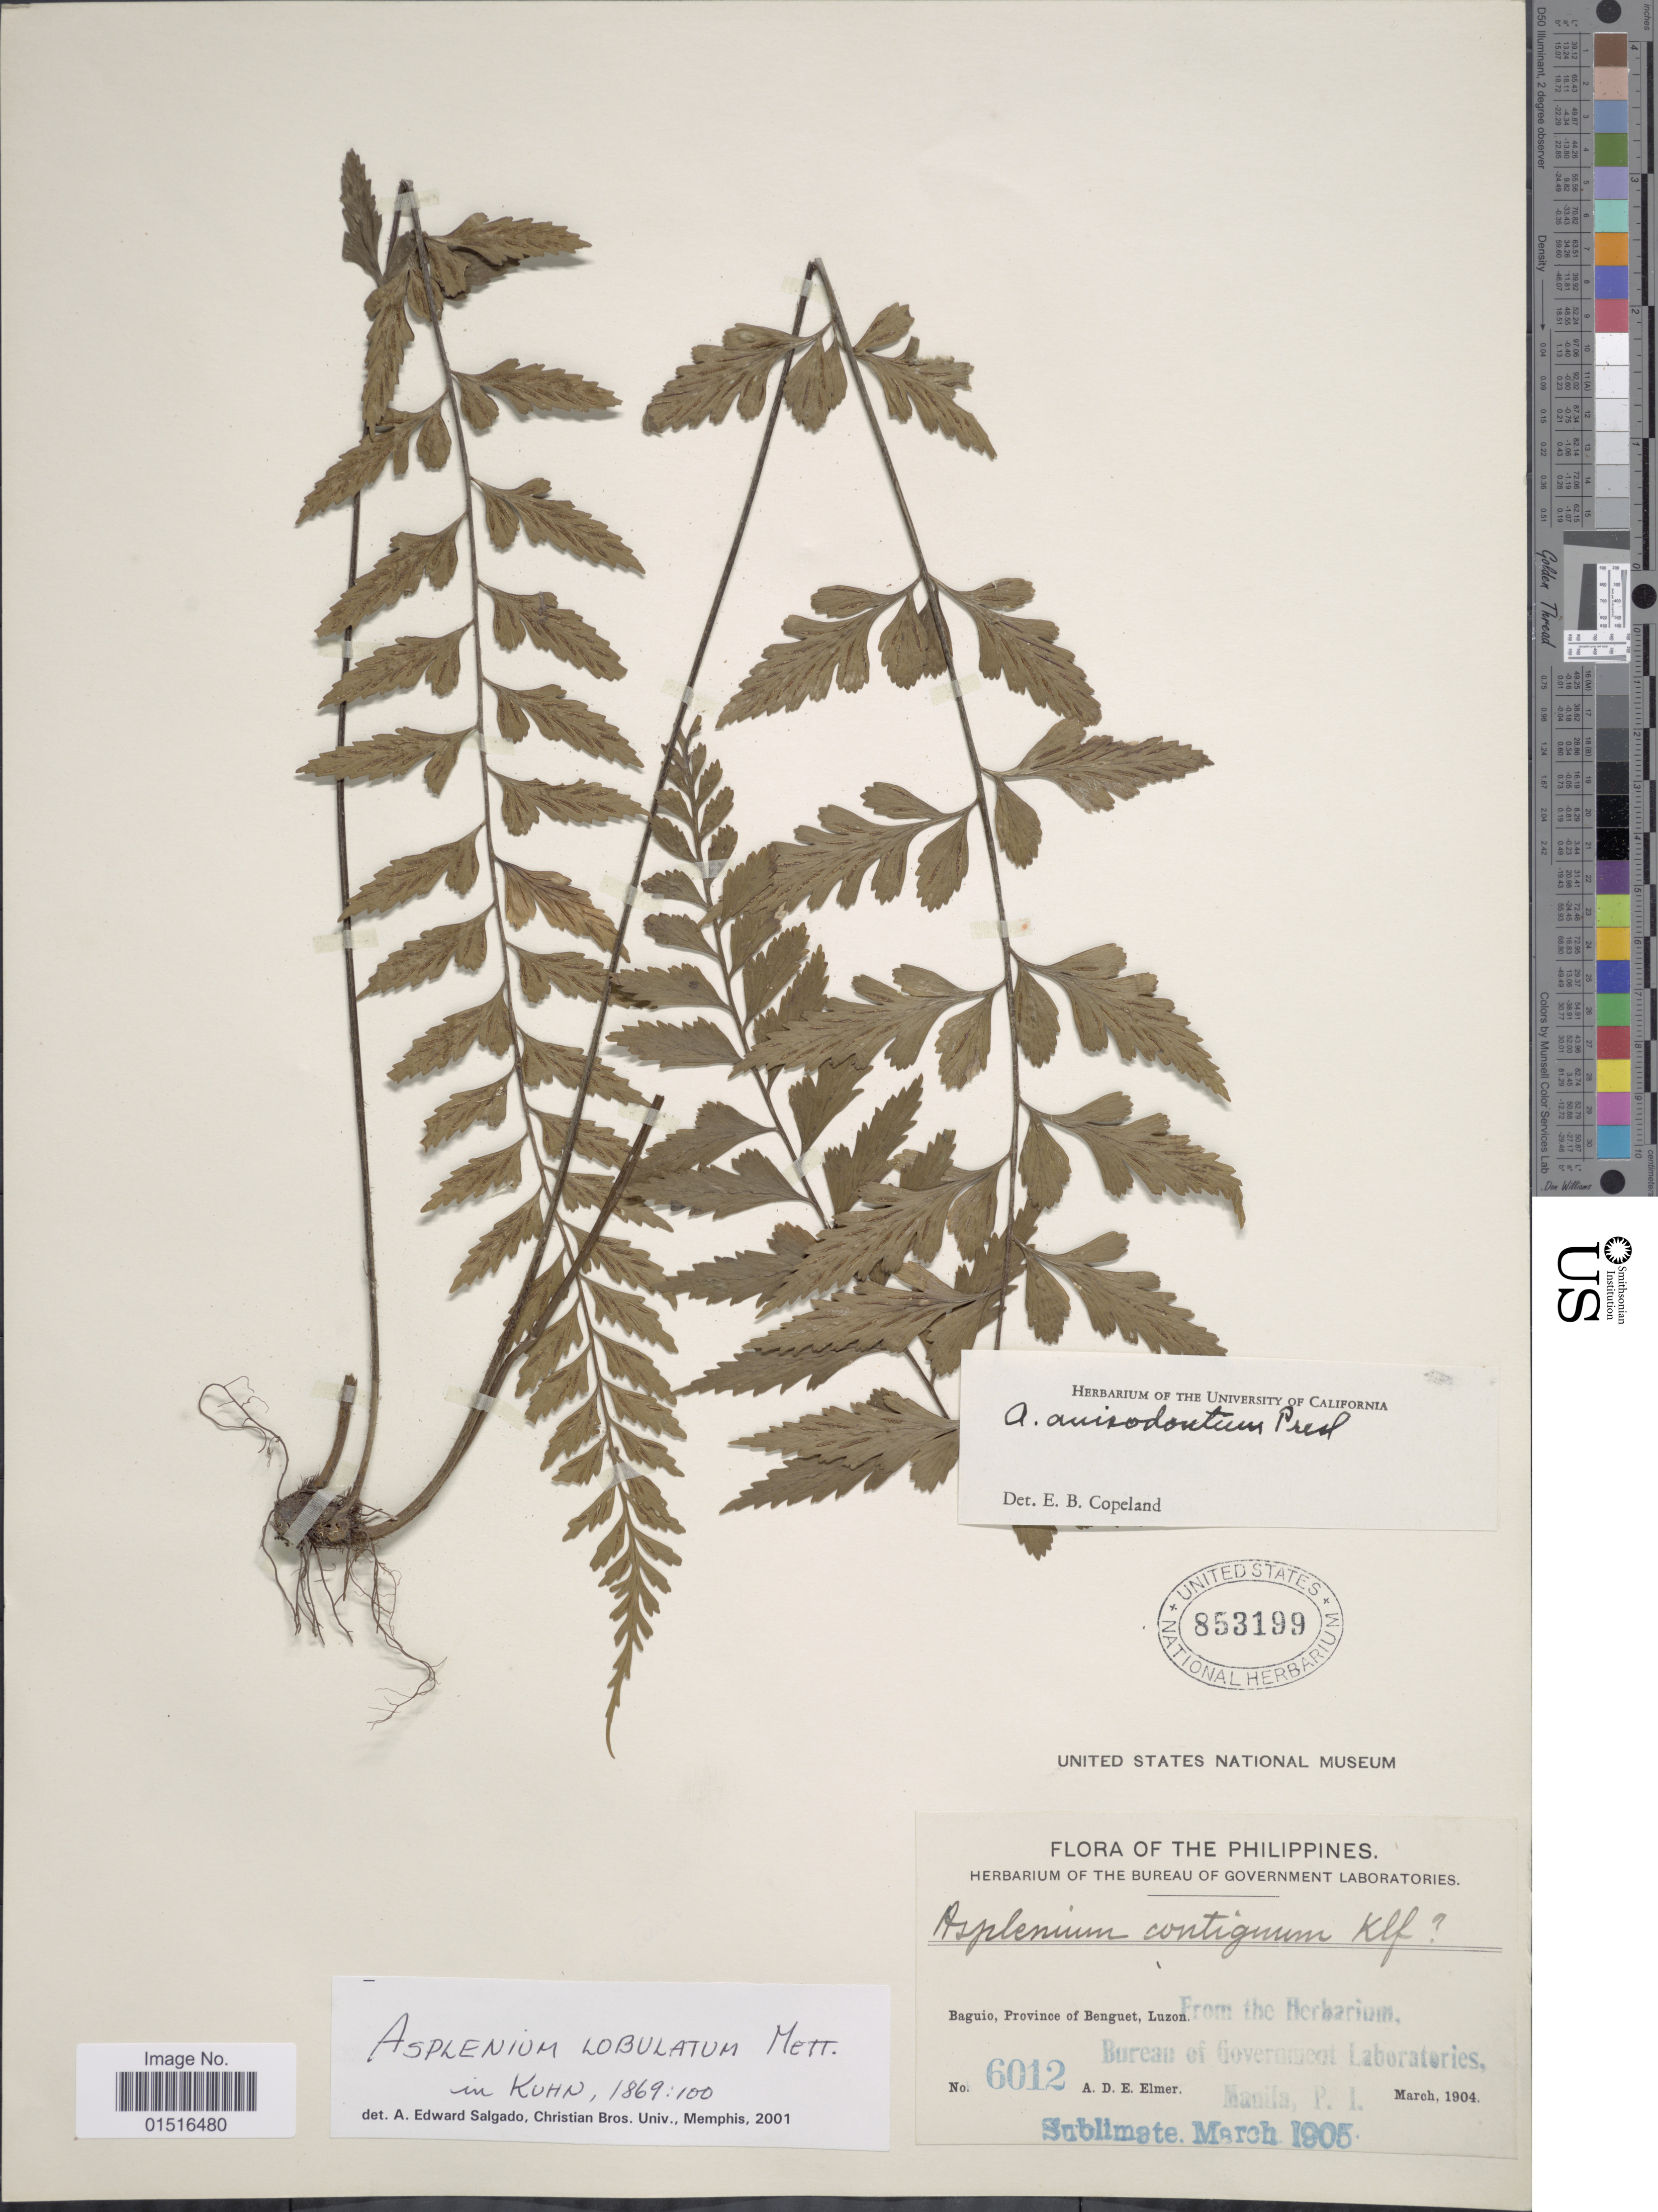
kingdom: Plantae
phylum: Tracheophyta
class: Polypodiopsida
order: Polypodiales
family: Aspleniaceae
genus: Asplenium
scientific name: Asplenium lobulatum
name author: Mett.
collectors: A. D. E. Elmer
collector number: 6012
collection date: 1904-03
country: Philippines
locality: Baguio, Province of Benguet, Luzon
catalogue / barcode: US 853199